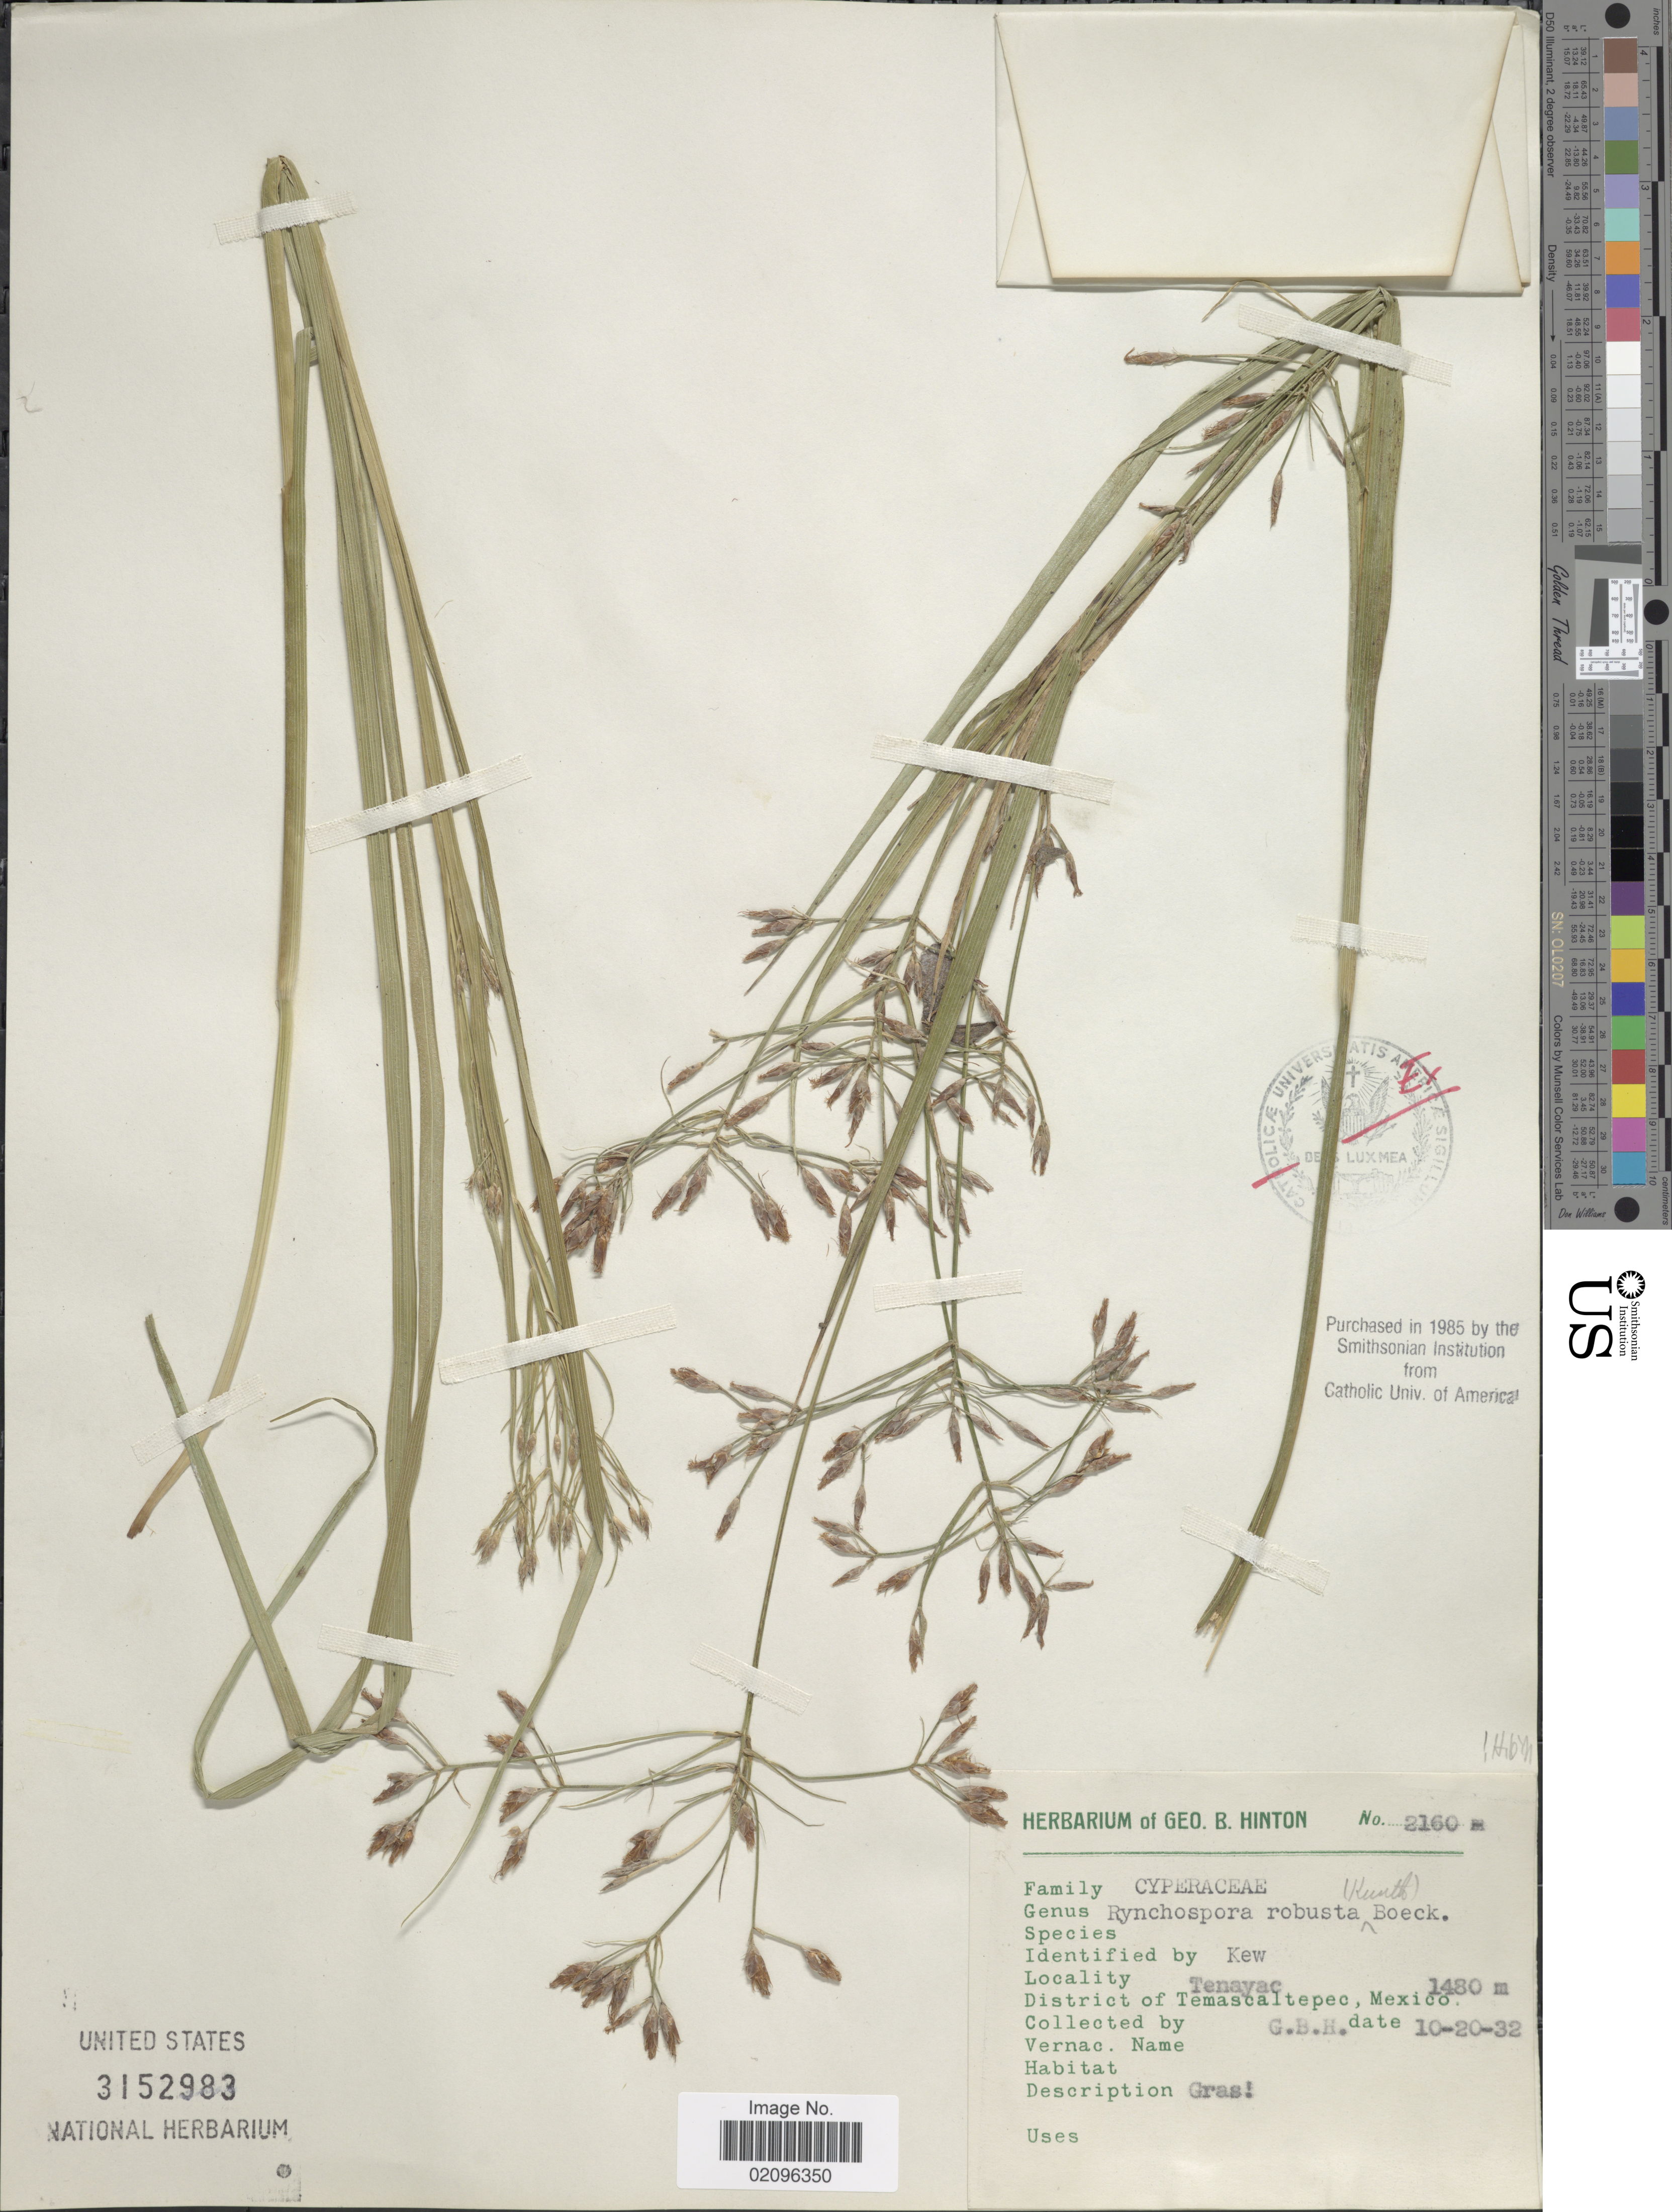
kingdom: Plantae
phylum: Tracheophyta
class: Liliopsida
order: Poales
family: Cyperaceae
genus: Rhynchospora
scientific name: Rhynchospora robusta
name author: (Kunth) Boeckeler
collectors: G. B. Hinton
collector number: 2160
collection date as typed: Transcribed d/m/y: 20/10/32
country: Mexico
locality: Tenayac, Temascaltepec, Mexico.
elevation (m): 1480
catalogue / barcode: US 3152983